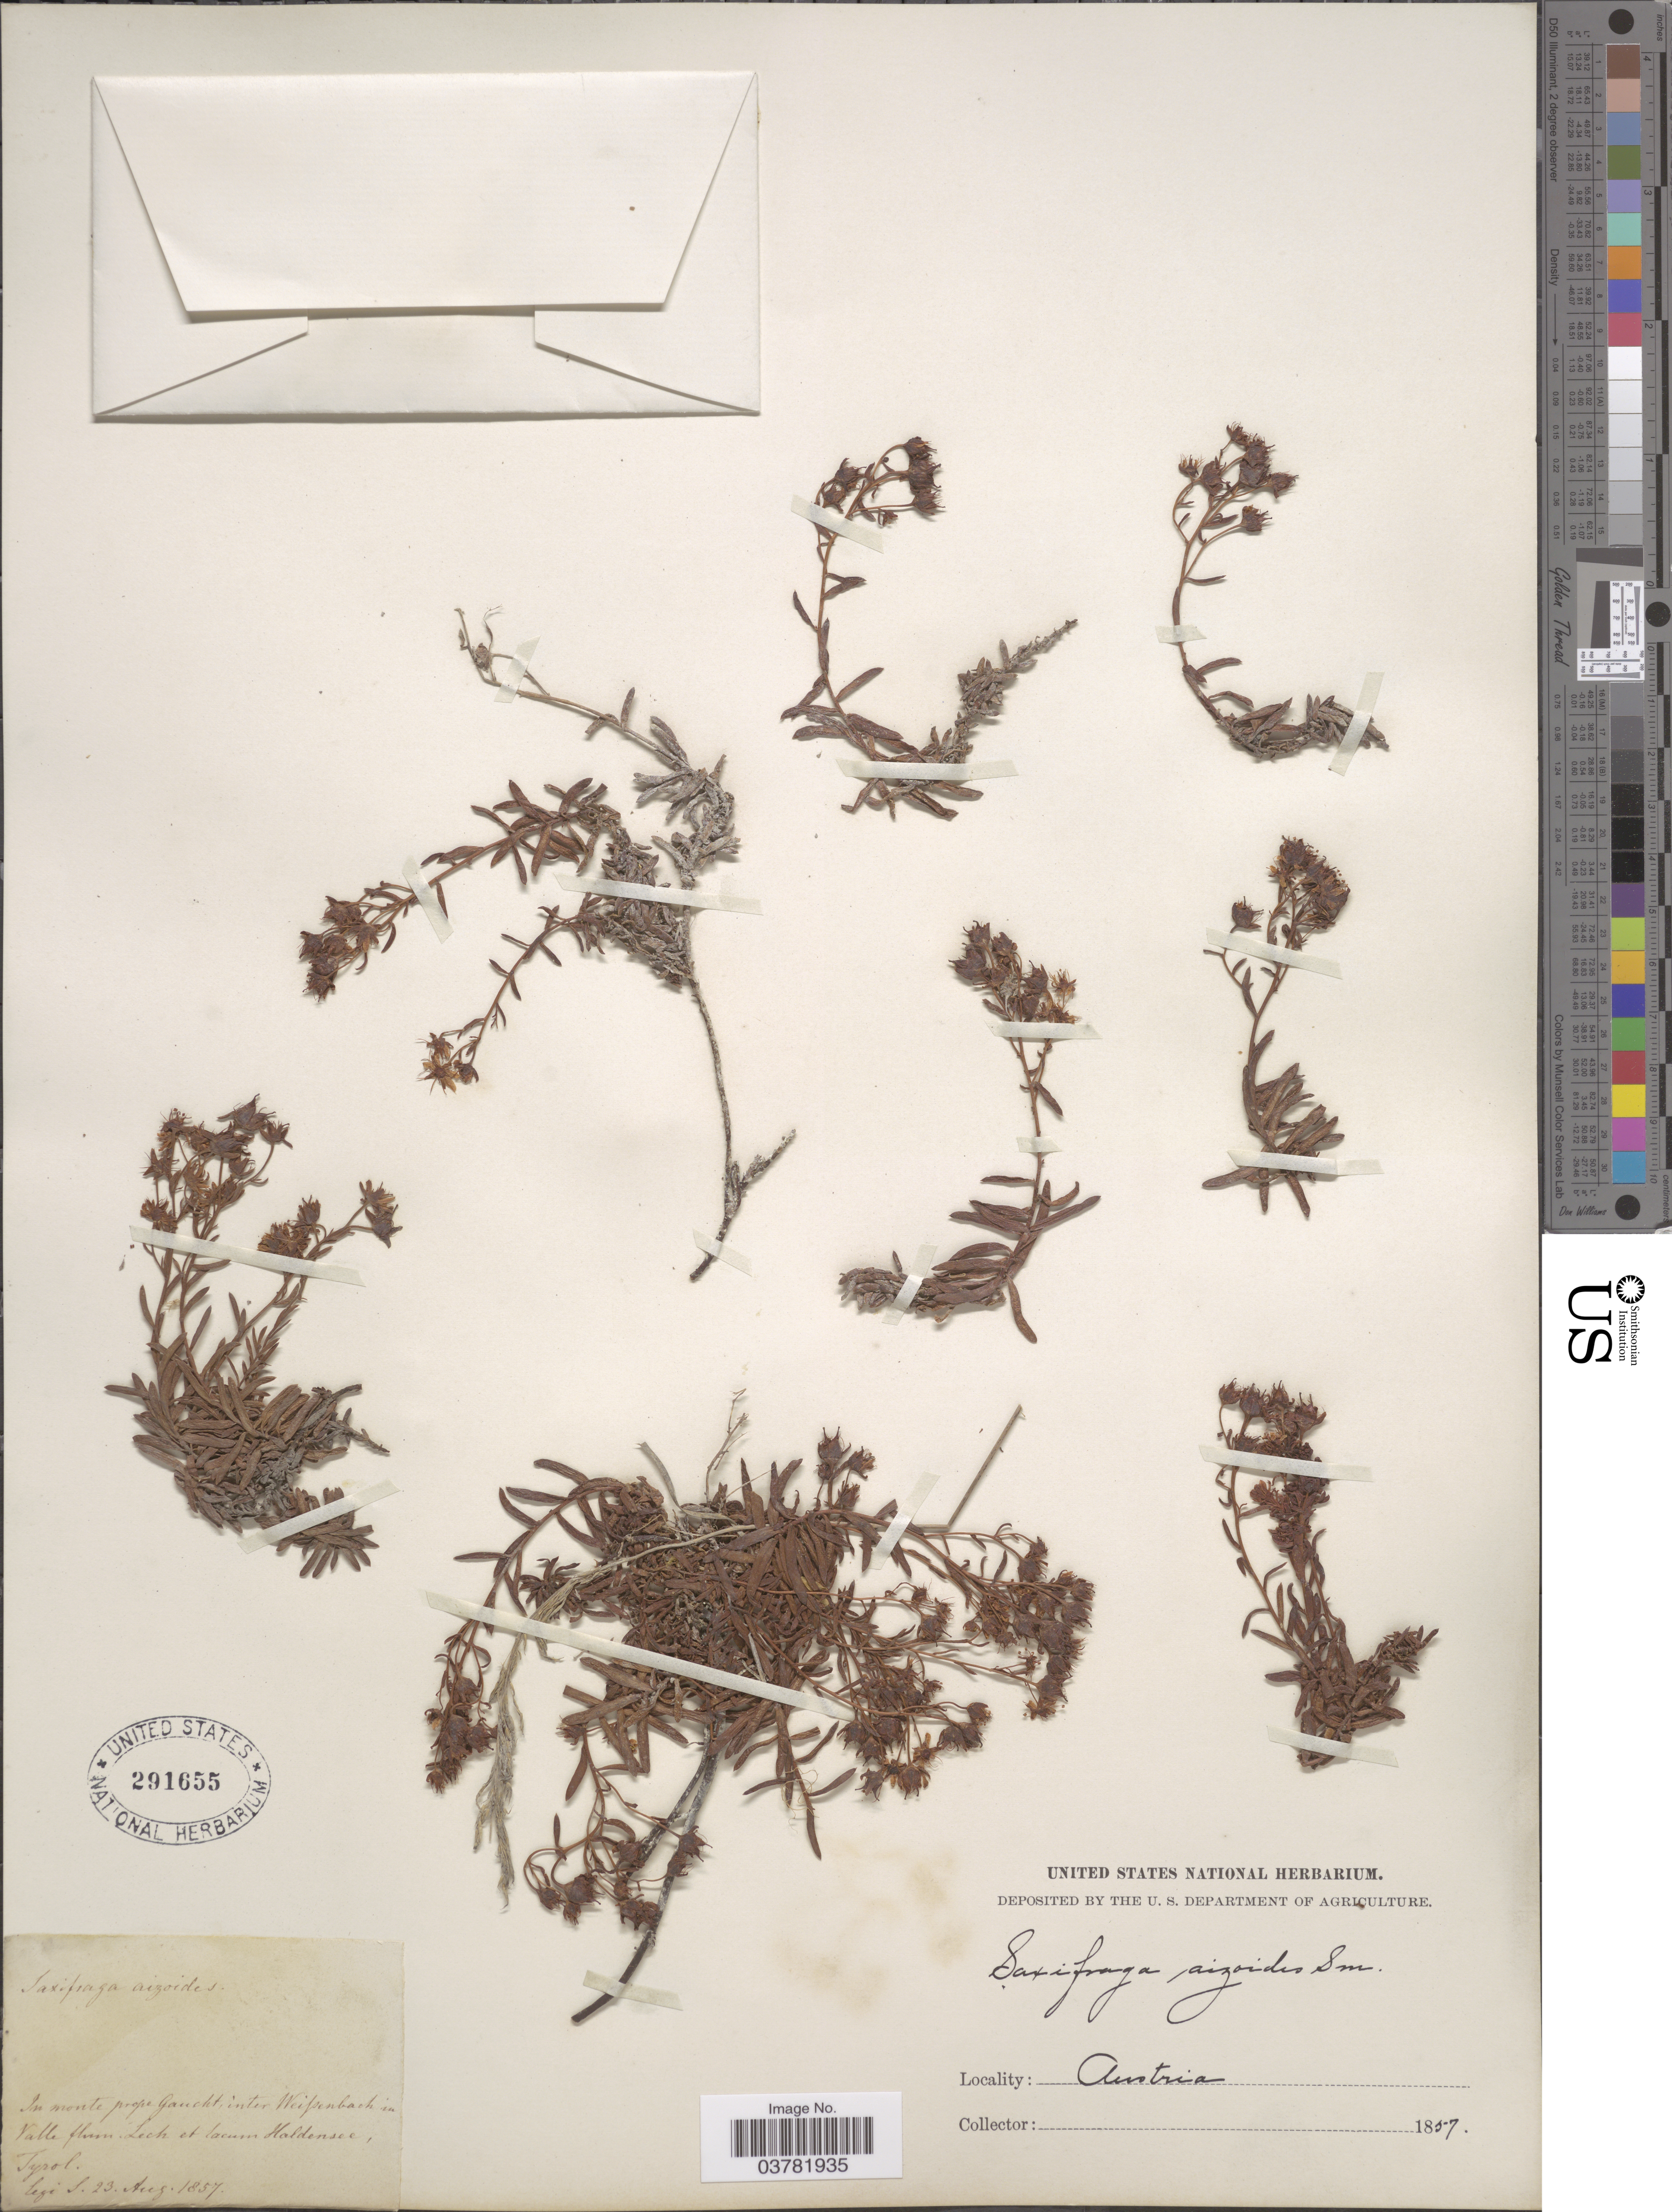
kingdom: Plantae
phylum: Tracheophyta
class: Magnoliopsida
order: Saxifragales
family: Saxifragaceae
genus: Saxifraga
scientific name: Saxifraga aizoides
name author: L.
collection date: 1857-08-23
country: Austria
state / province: Tirol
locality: In monte prope Gaucht, inter Weissenbach in Valle flum. Lech et lacum Haldensee, Tyrol.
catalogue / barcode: US 291655